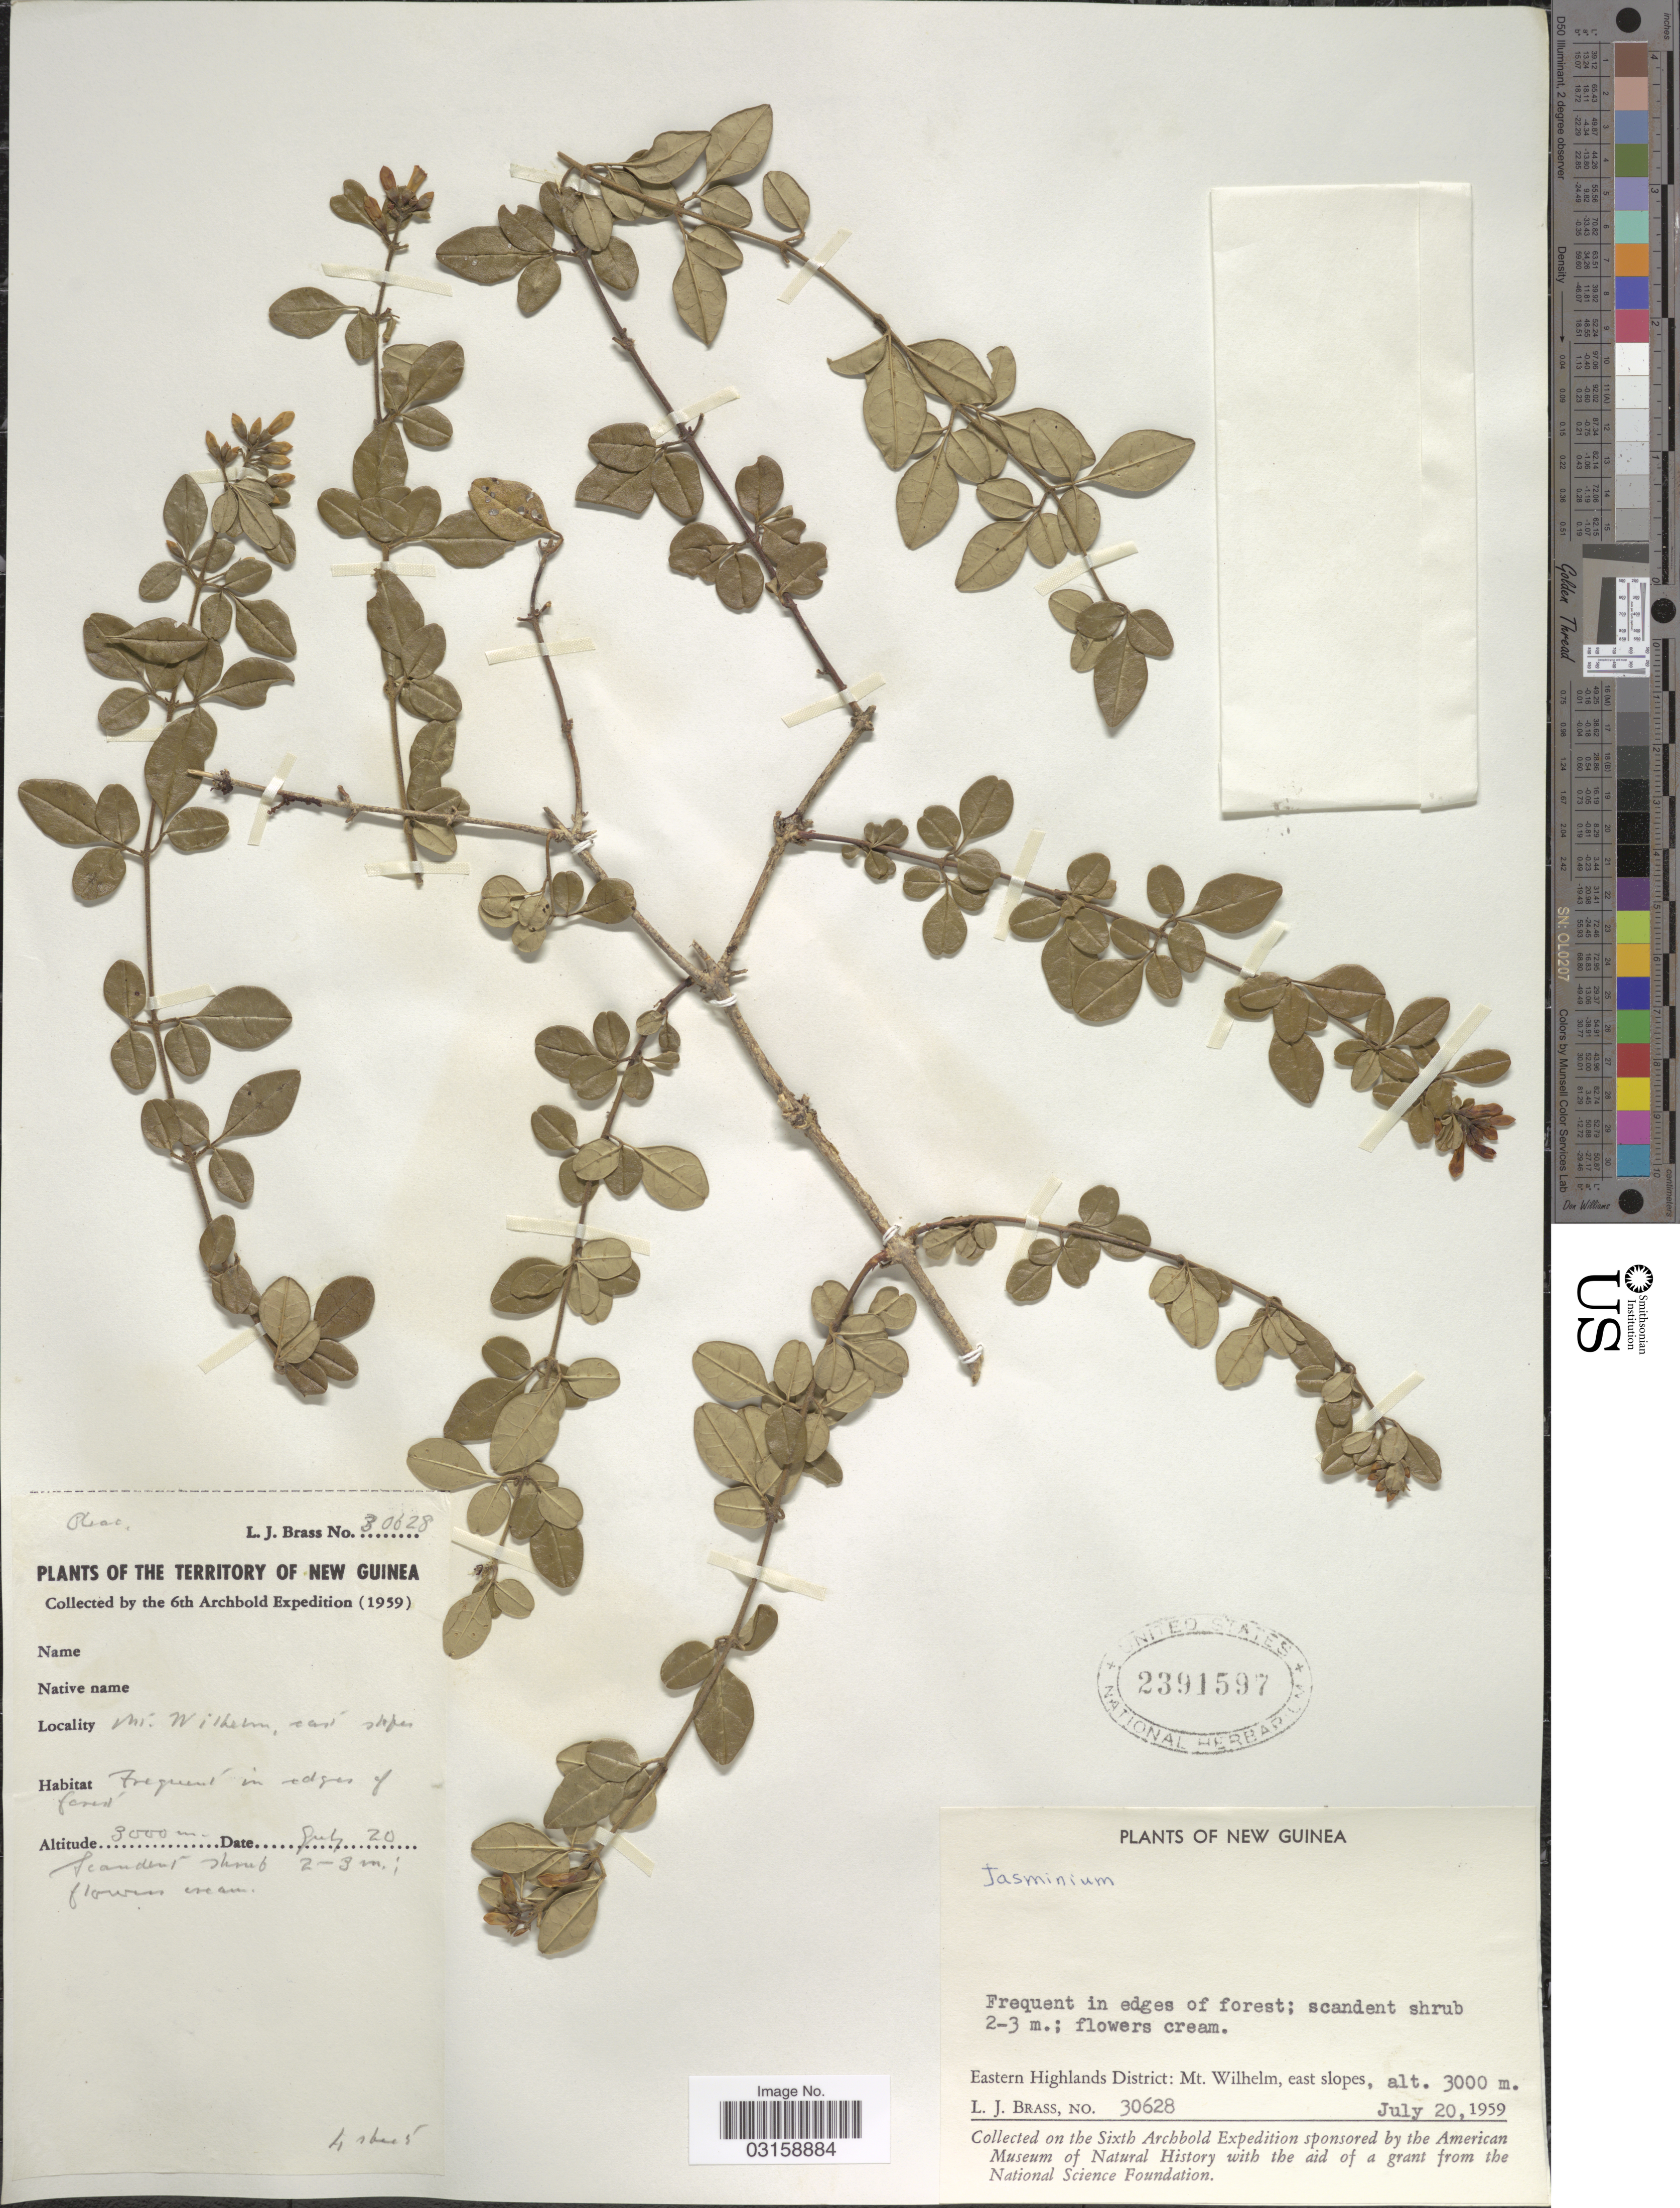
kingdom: Plantae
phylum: Tracheophyta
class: Magnoliopsida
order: Lamiales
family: Oleaceae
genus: Jasminum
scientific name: Jasminum sp.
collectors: L. J. Brass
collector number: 30628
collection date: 1959-07-20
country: Papua New Guinea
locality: New Guinea. Eastern Highlands District: Mt. Wilhelm, east slopes.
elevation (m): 3000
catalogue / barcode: US 2391597